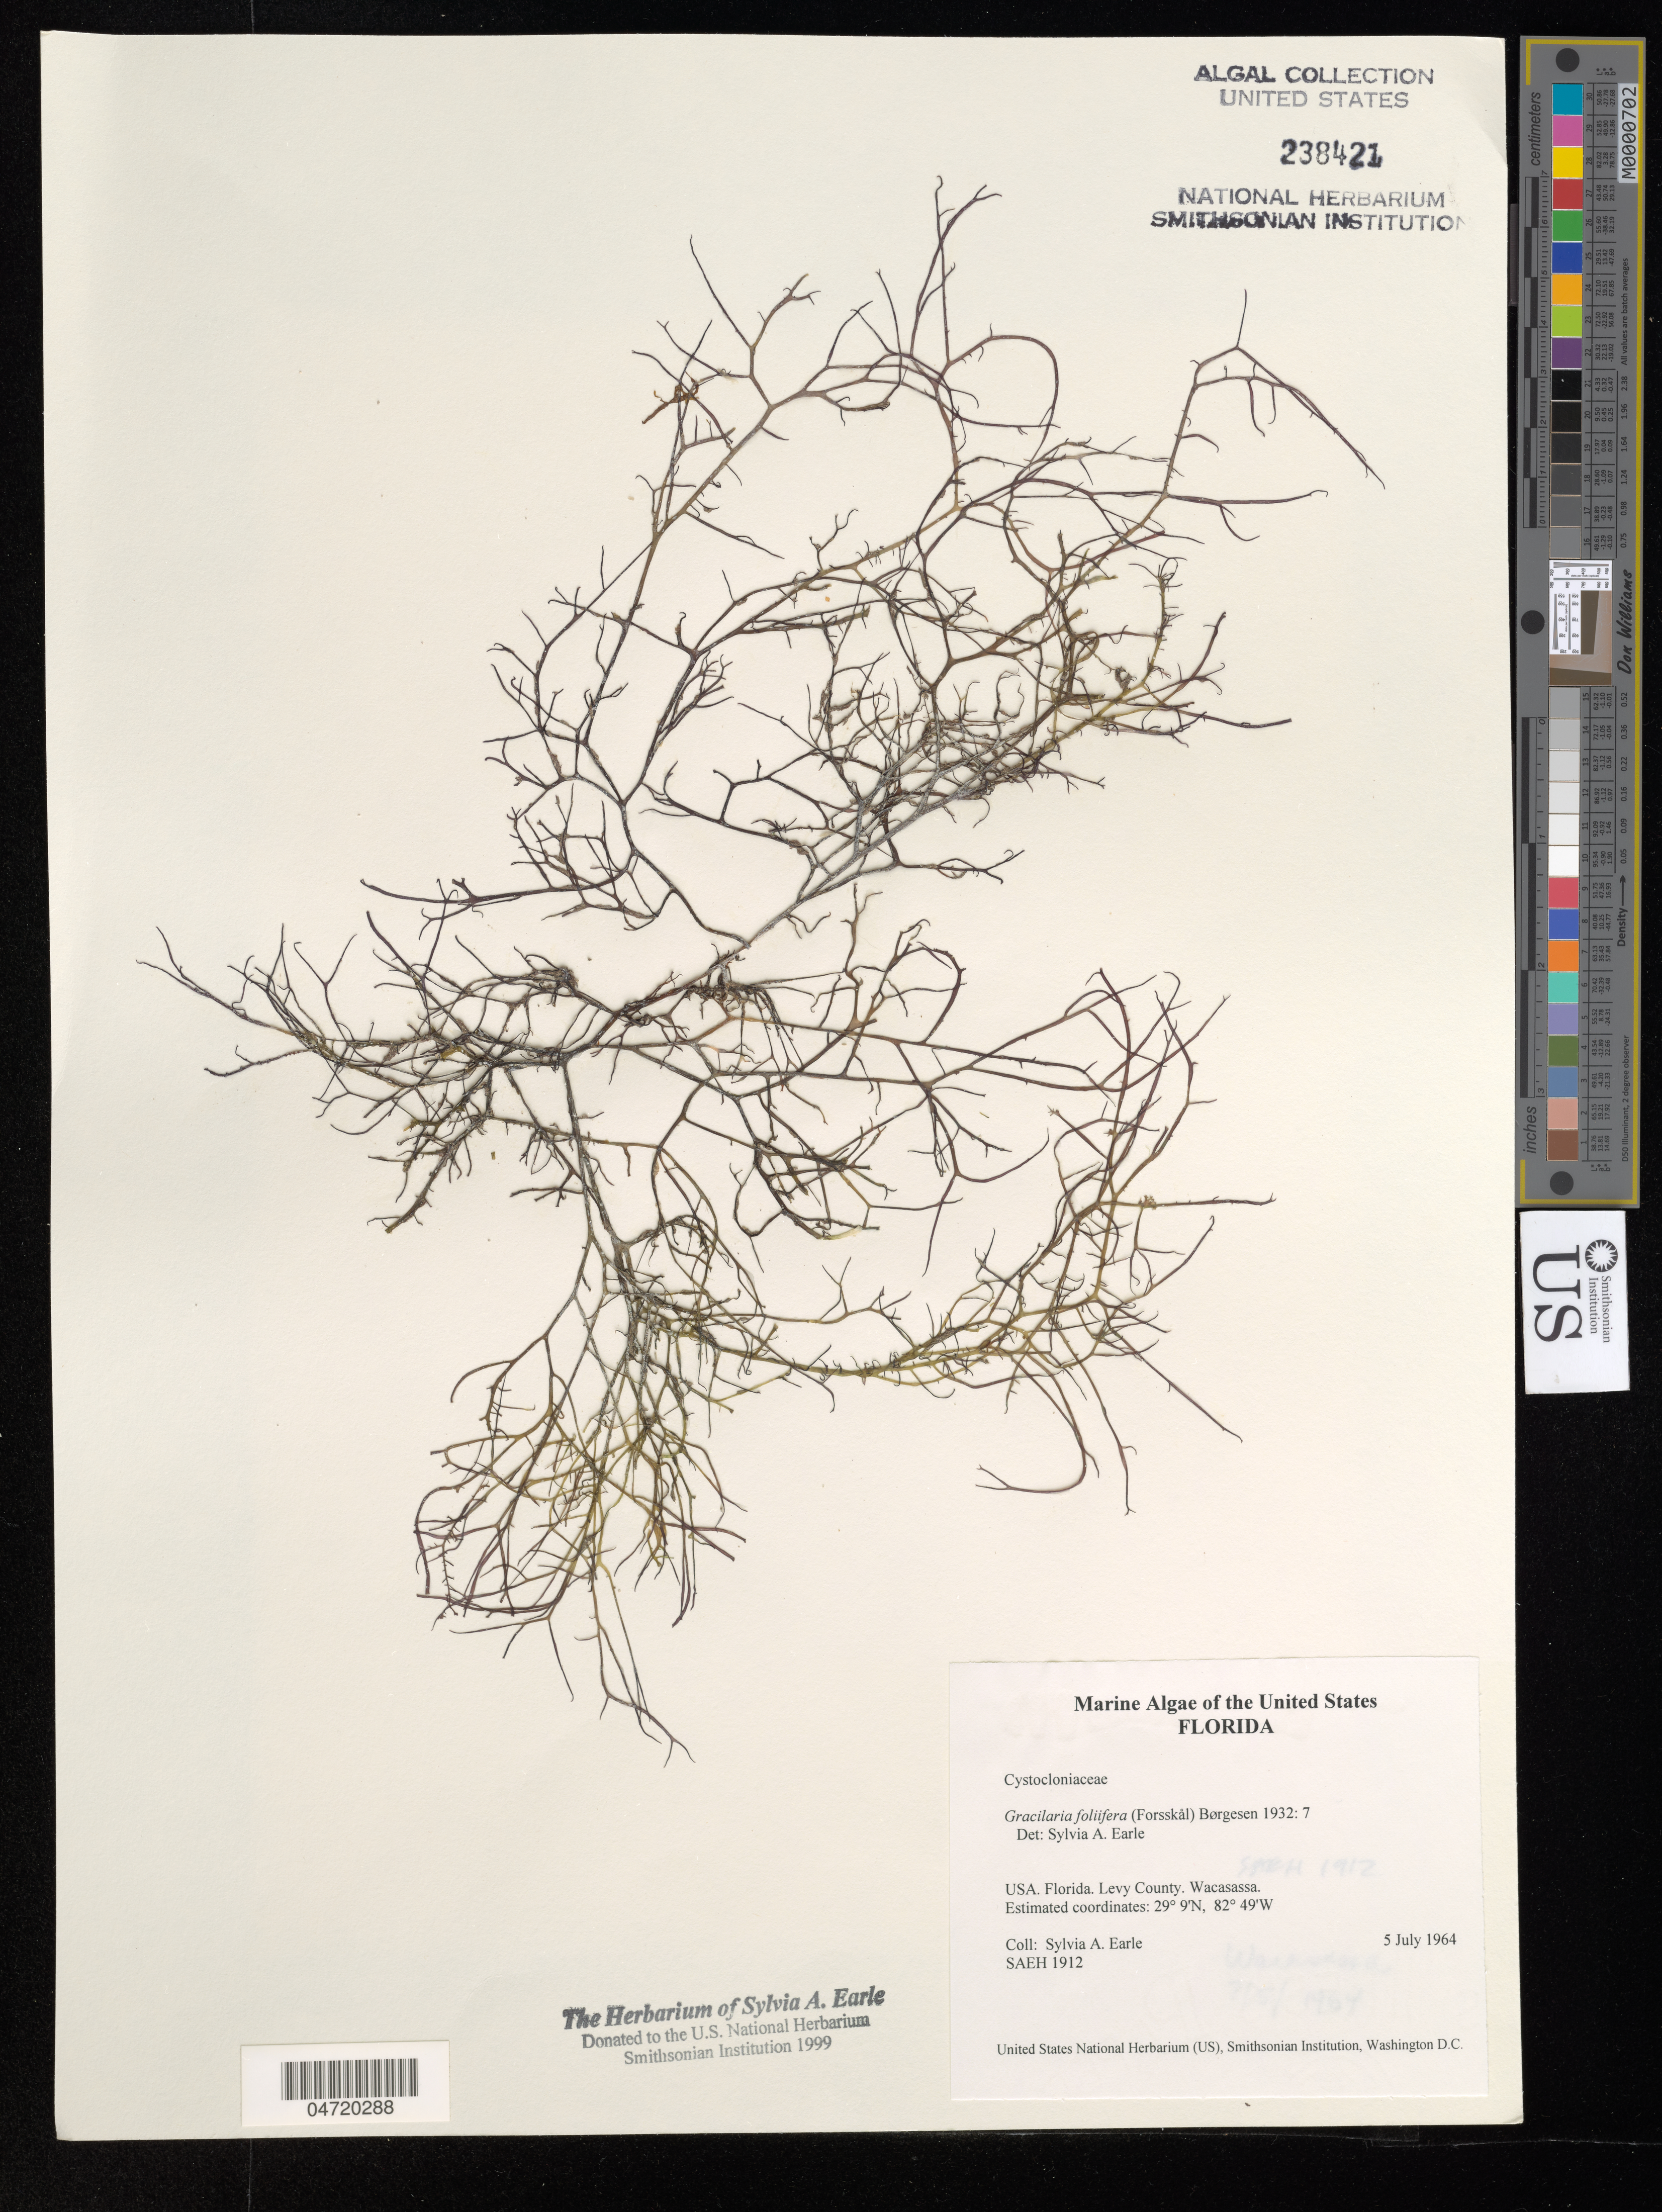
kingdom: Plantae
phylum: Rhodophyta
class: Florideophyceae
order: Gracilariales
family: Gracilariaceae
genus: Gracilaria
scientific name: Gracilaria foliifera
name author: (Forssk.) Børgesen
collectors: S. A. Earle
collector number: SAEH1912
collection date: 1964-07-05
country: United States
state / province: Florida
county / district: Levy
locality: Levy County. Wacasassa.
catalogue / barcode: US 238421